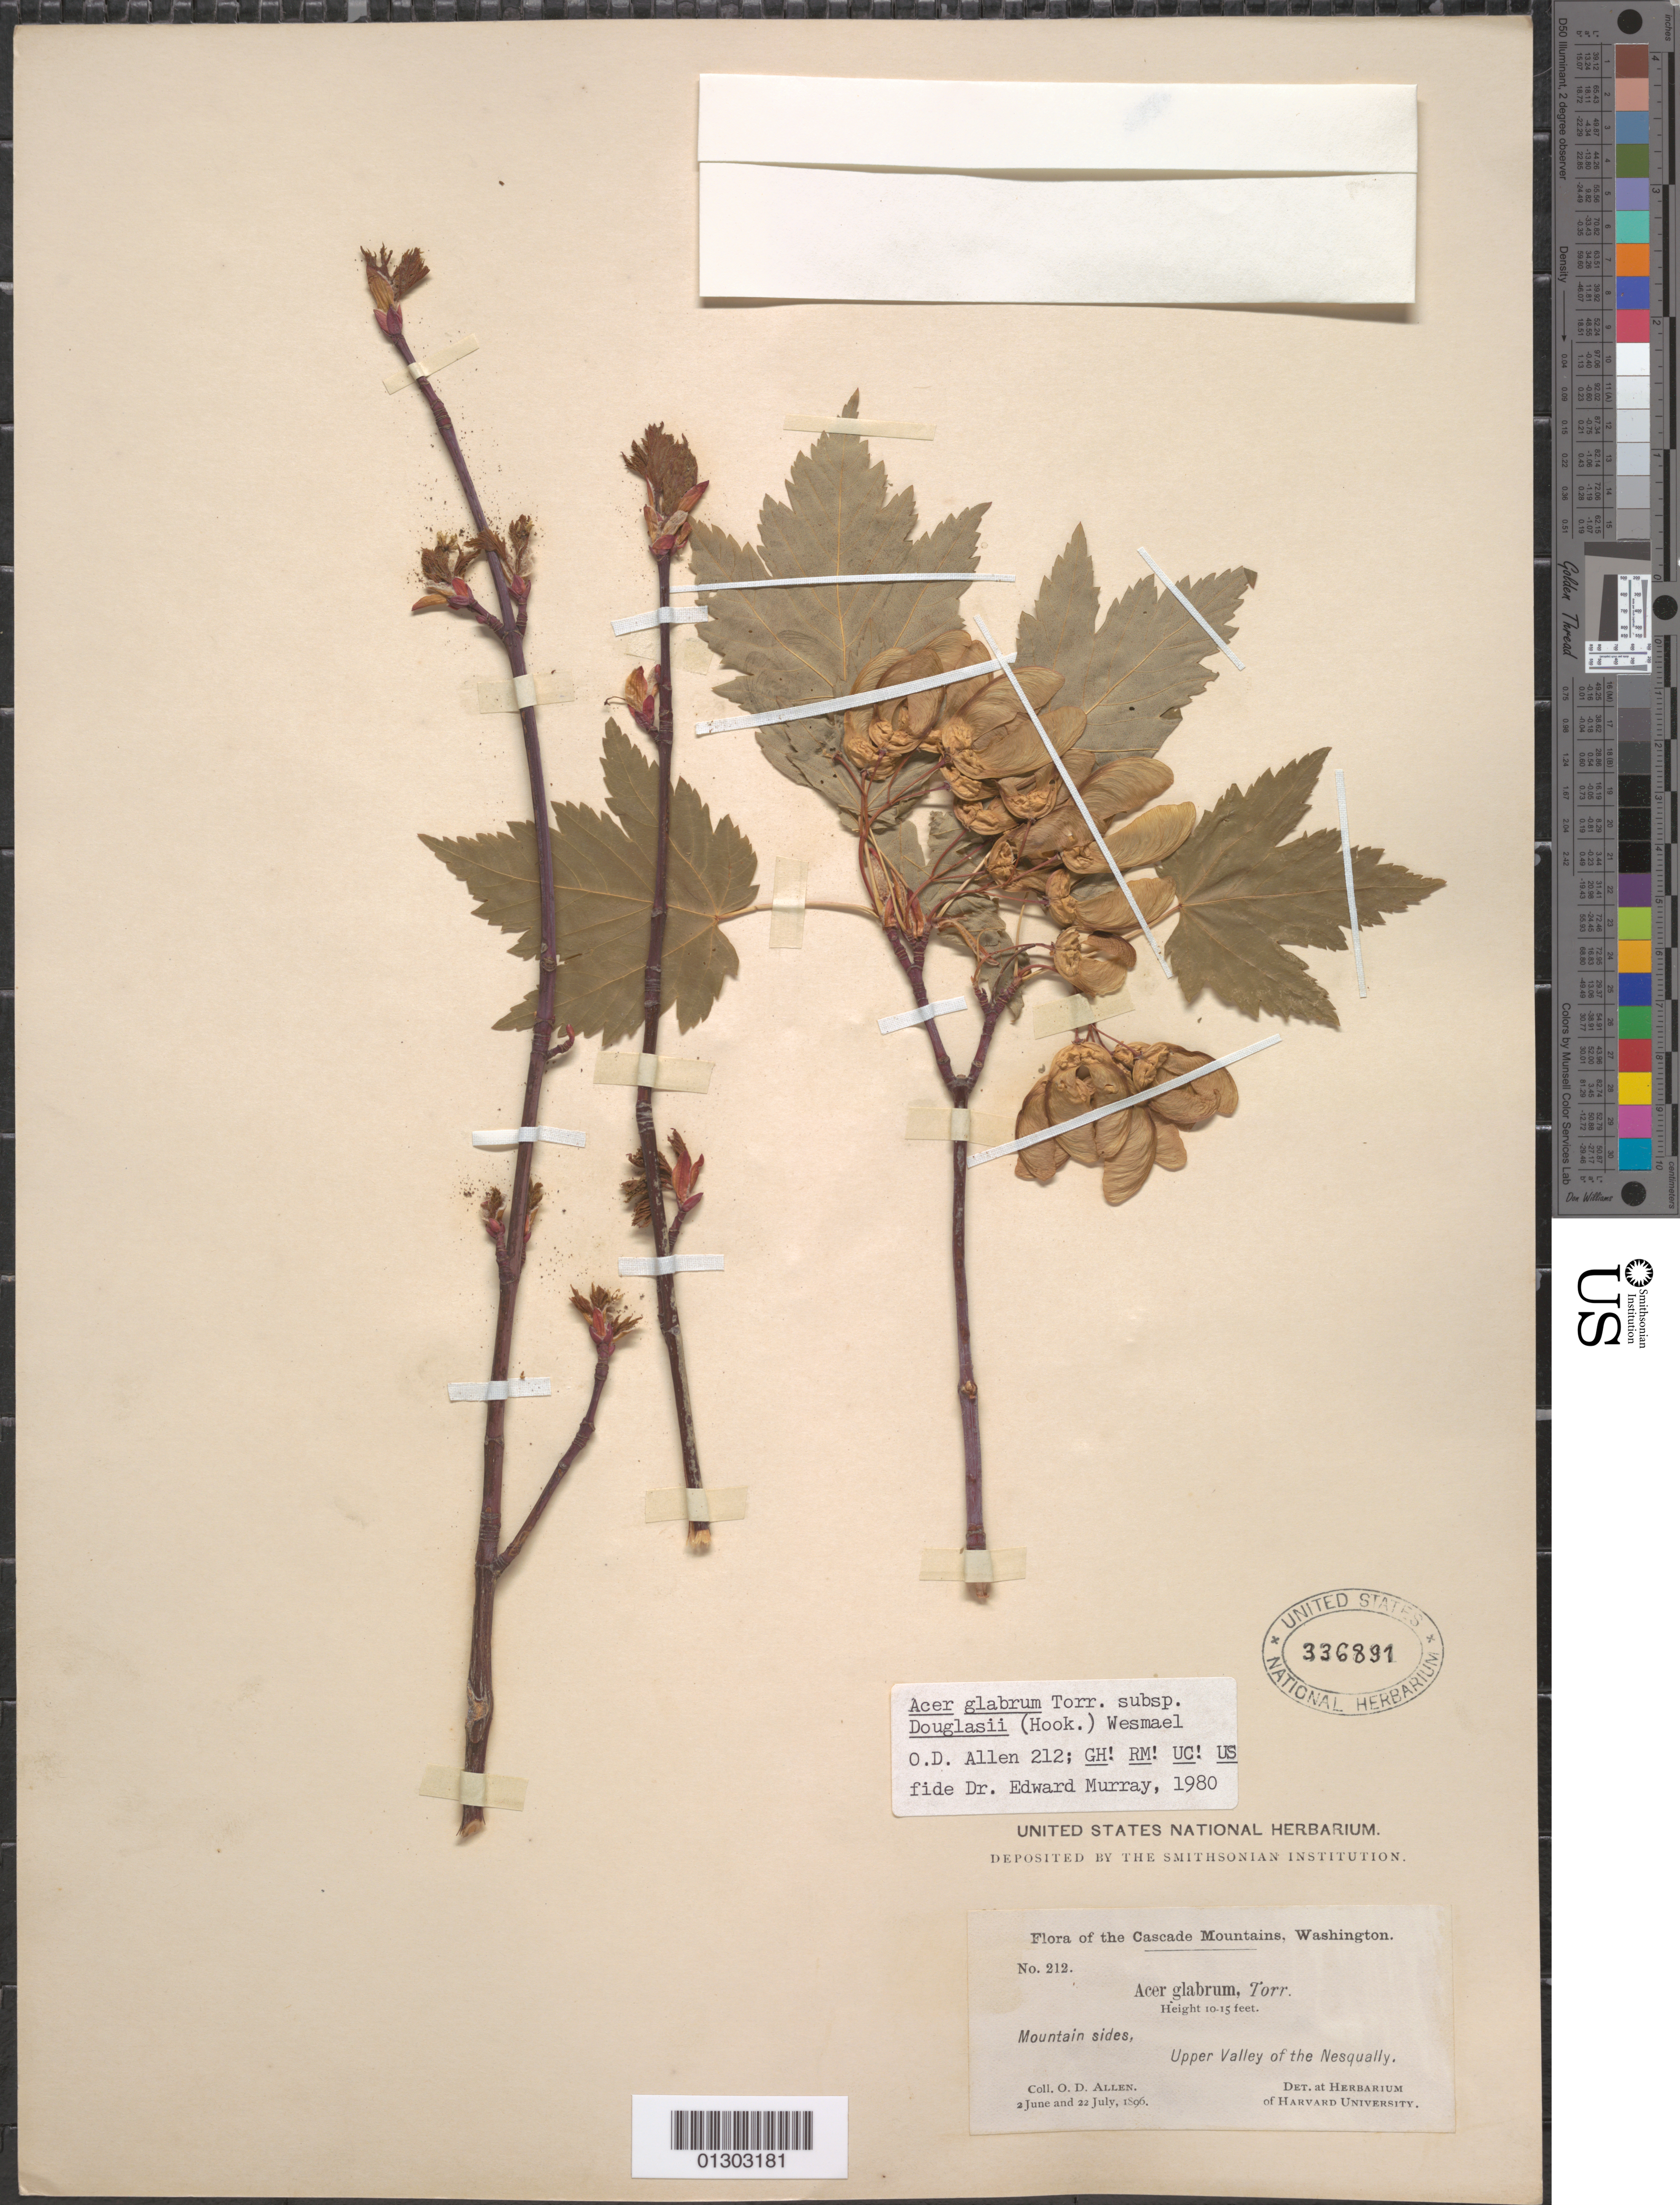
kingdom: Plantae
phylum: Tracheophyta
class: Magnoliopsida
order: Sapindales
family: Sapindaceae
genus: Acer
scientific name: Acer glabrum var. douglasii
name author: (Hook.) Dippel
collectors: O. D. Allen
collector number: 212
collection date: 1896-06-02,1896-07-22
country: United States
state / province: Washington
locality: Cascade Mountains, upper valley of the Nesqually.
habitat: Mountain sides.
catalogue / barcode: US 336891